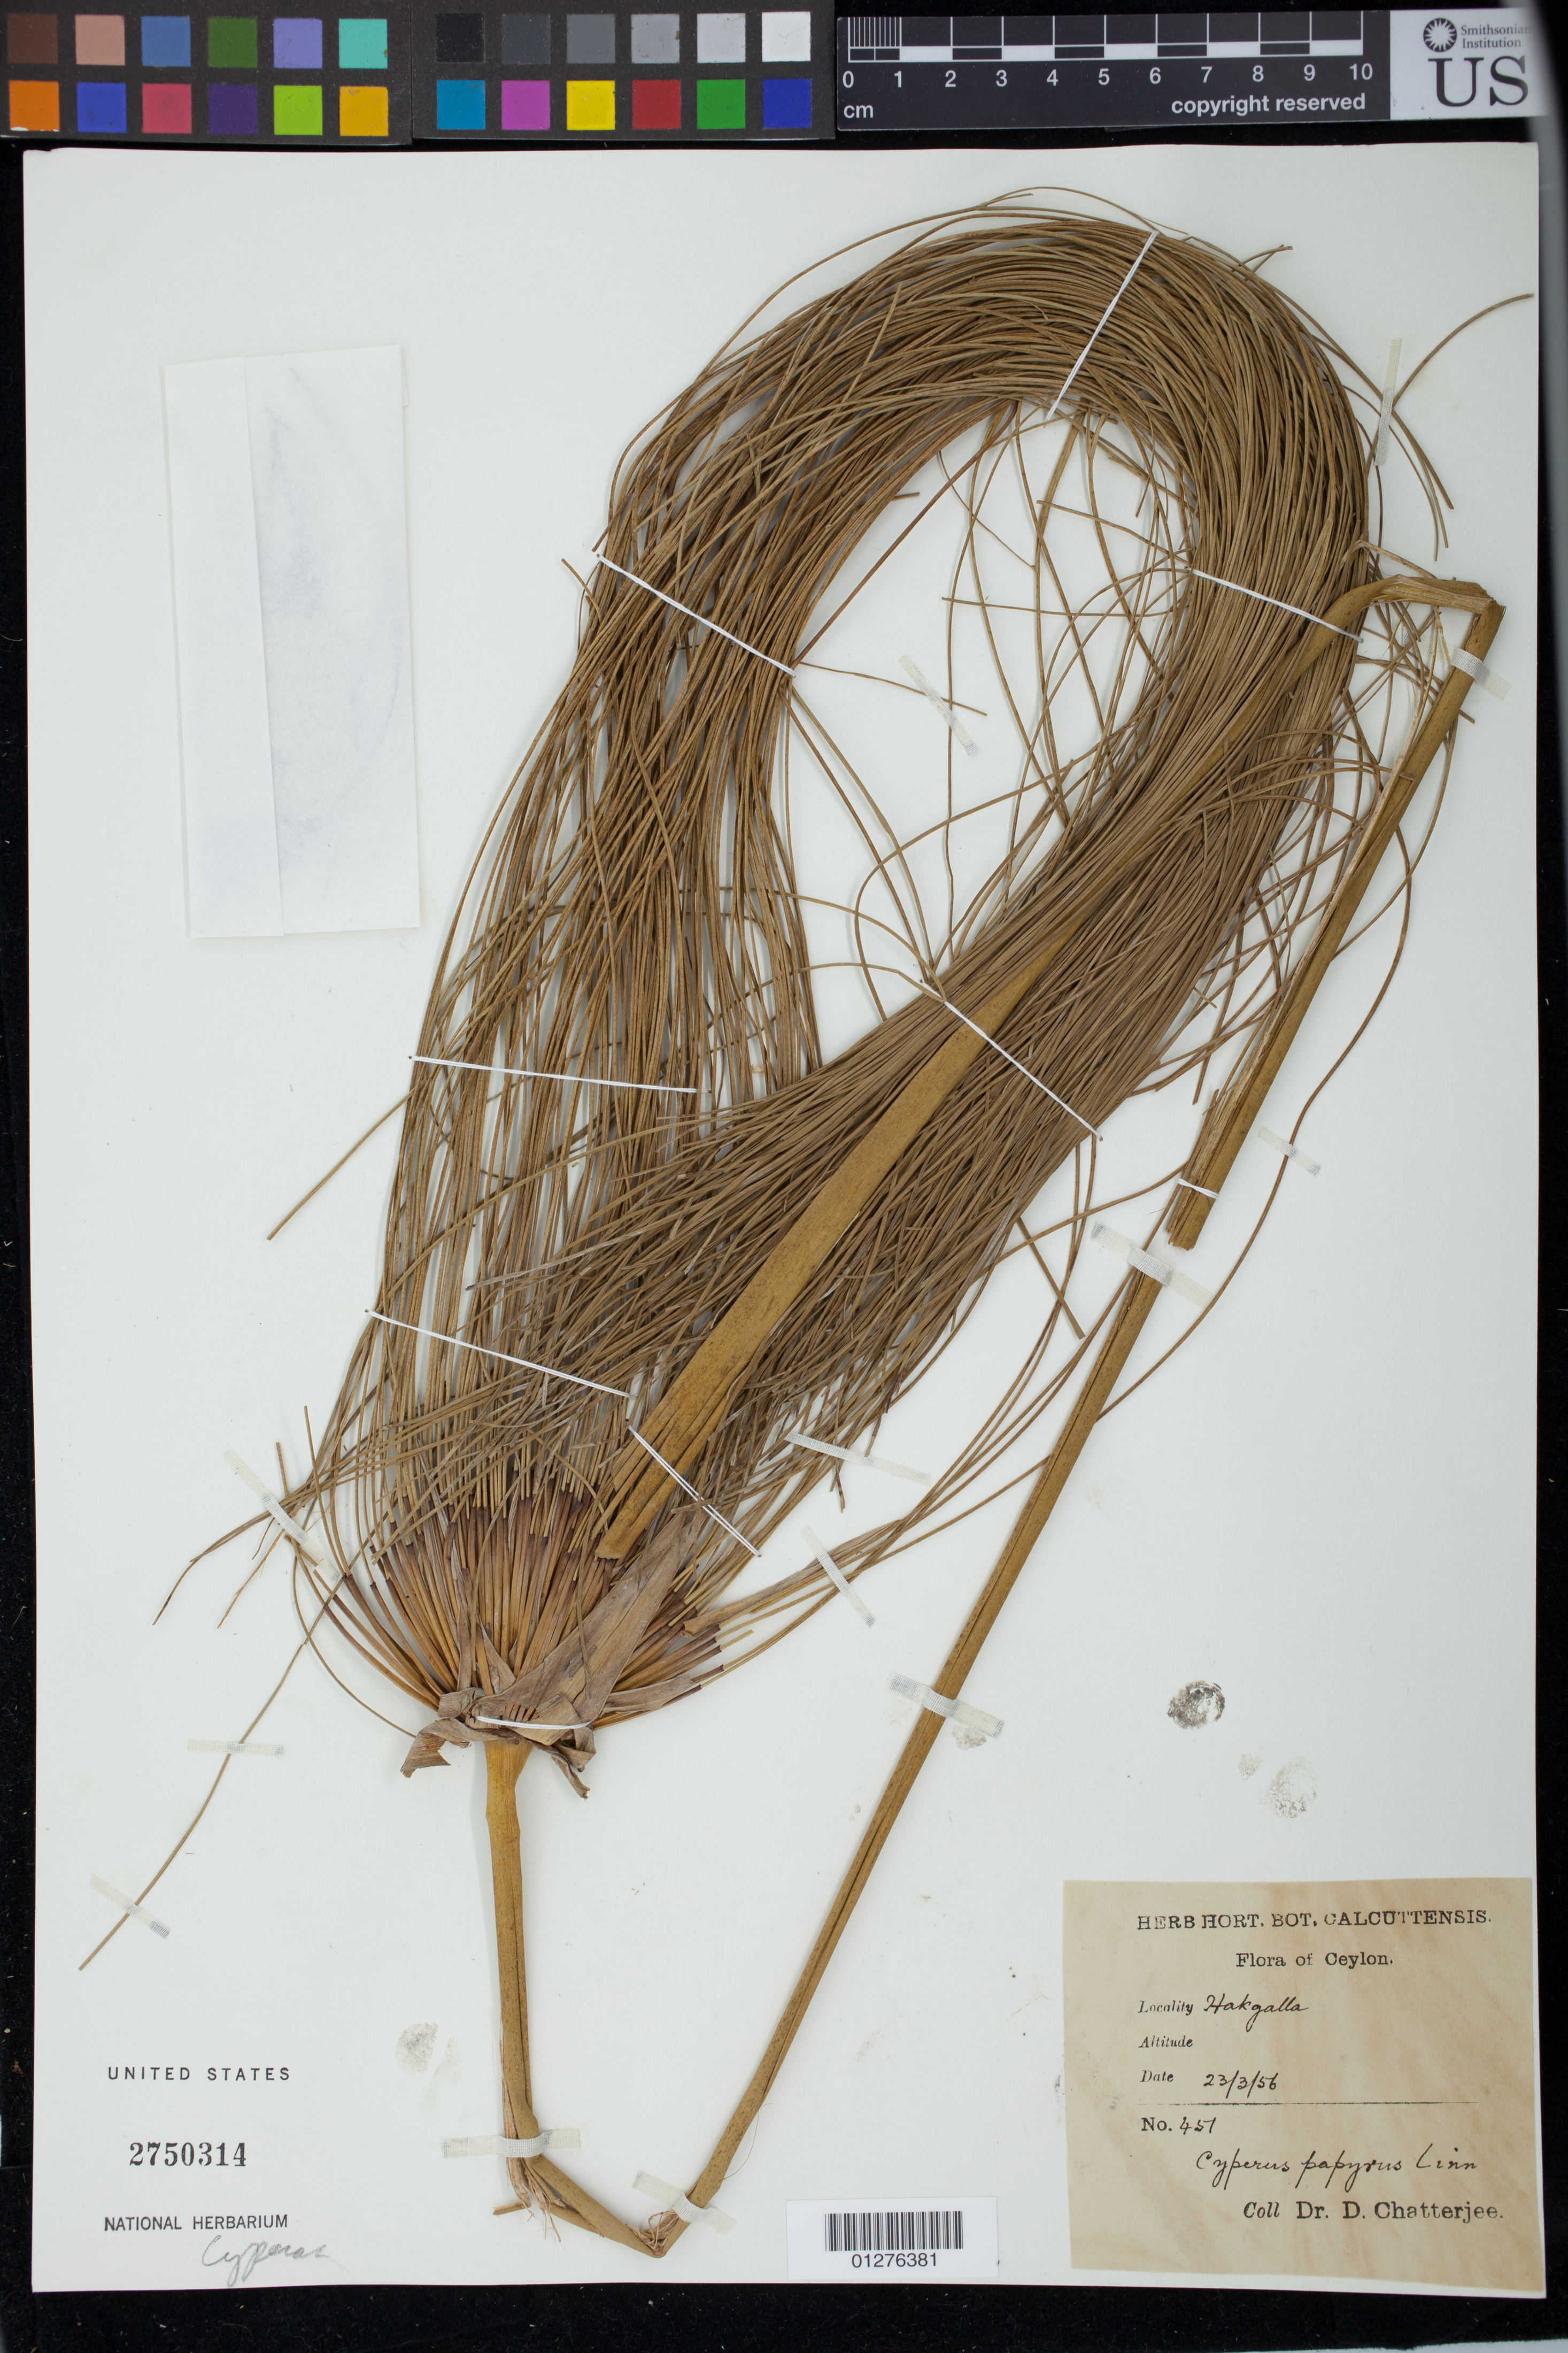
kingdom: Plantae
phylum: Tracheophyta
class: Liliopsida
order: Poales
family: Cyperaceae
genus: Cyperus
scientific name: Cyperus papyrus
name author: L.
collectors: D. Chatterjee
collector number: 451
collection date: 1956-03-23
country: Sri Lanka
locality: Hakgala.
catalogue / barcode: US 2750314